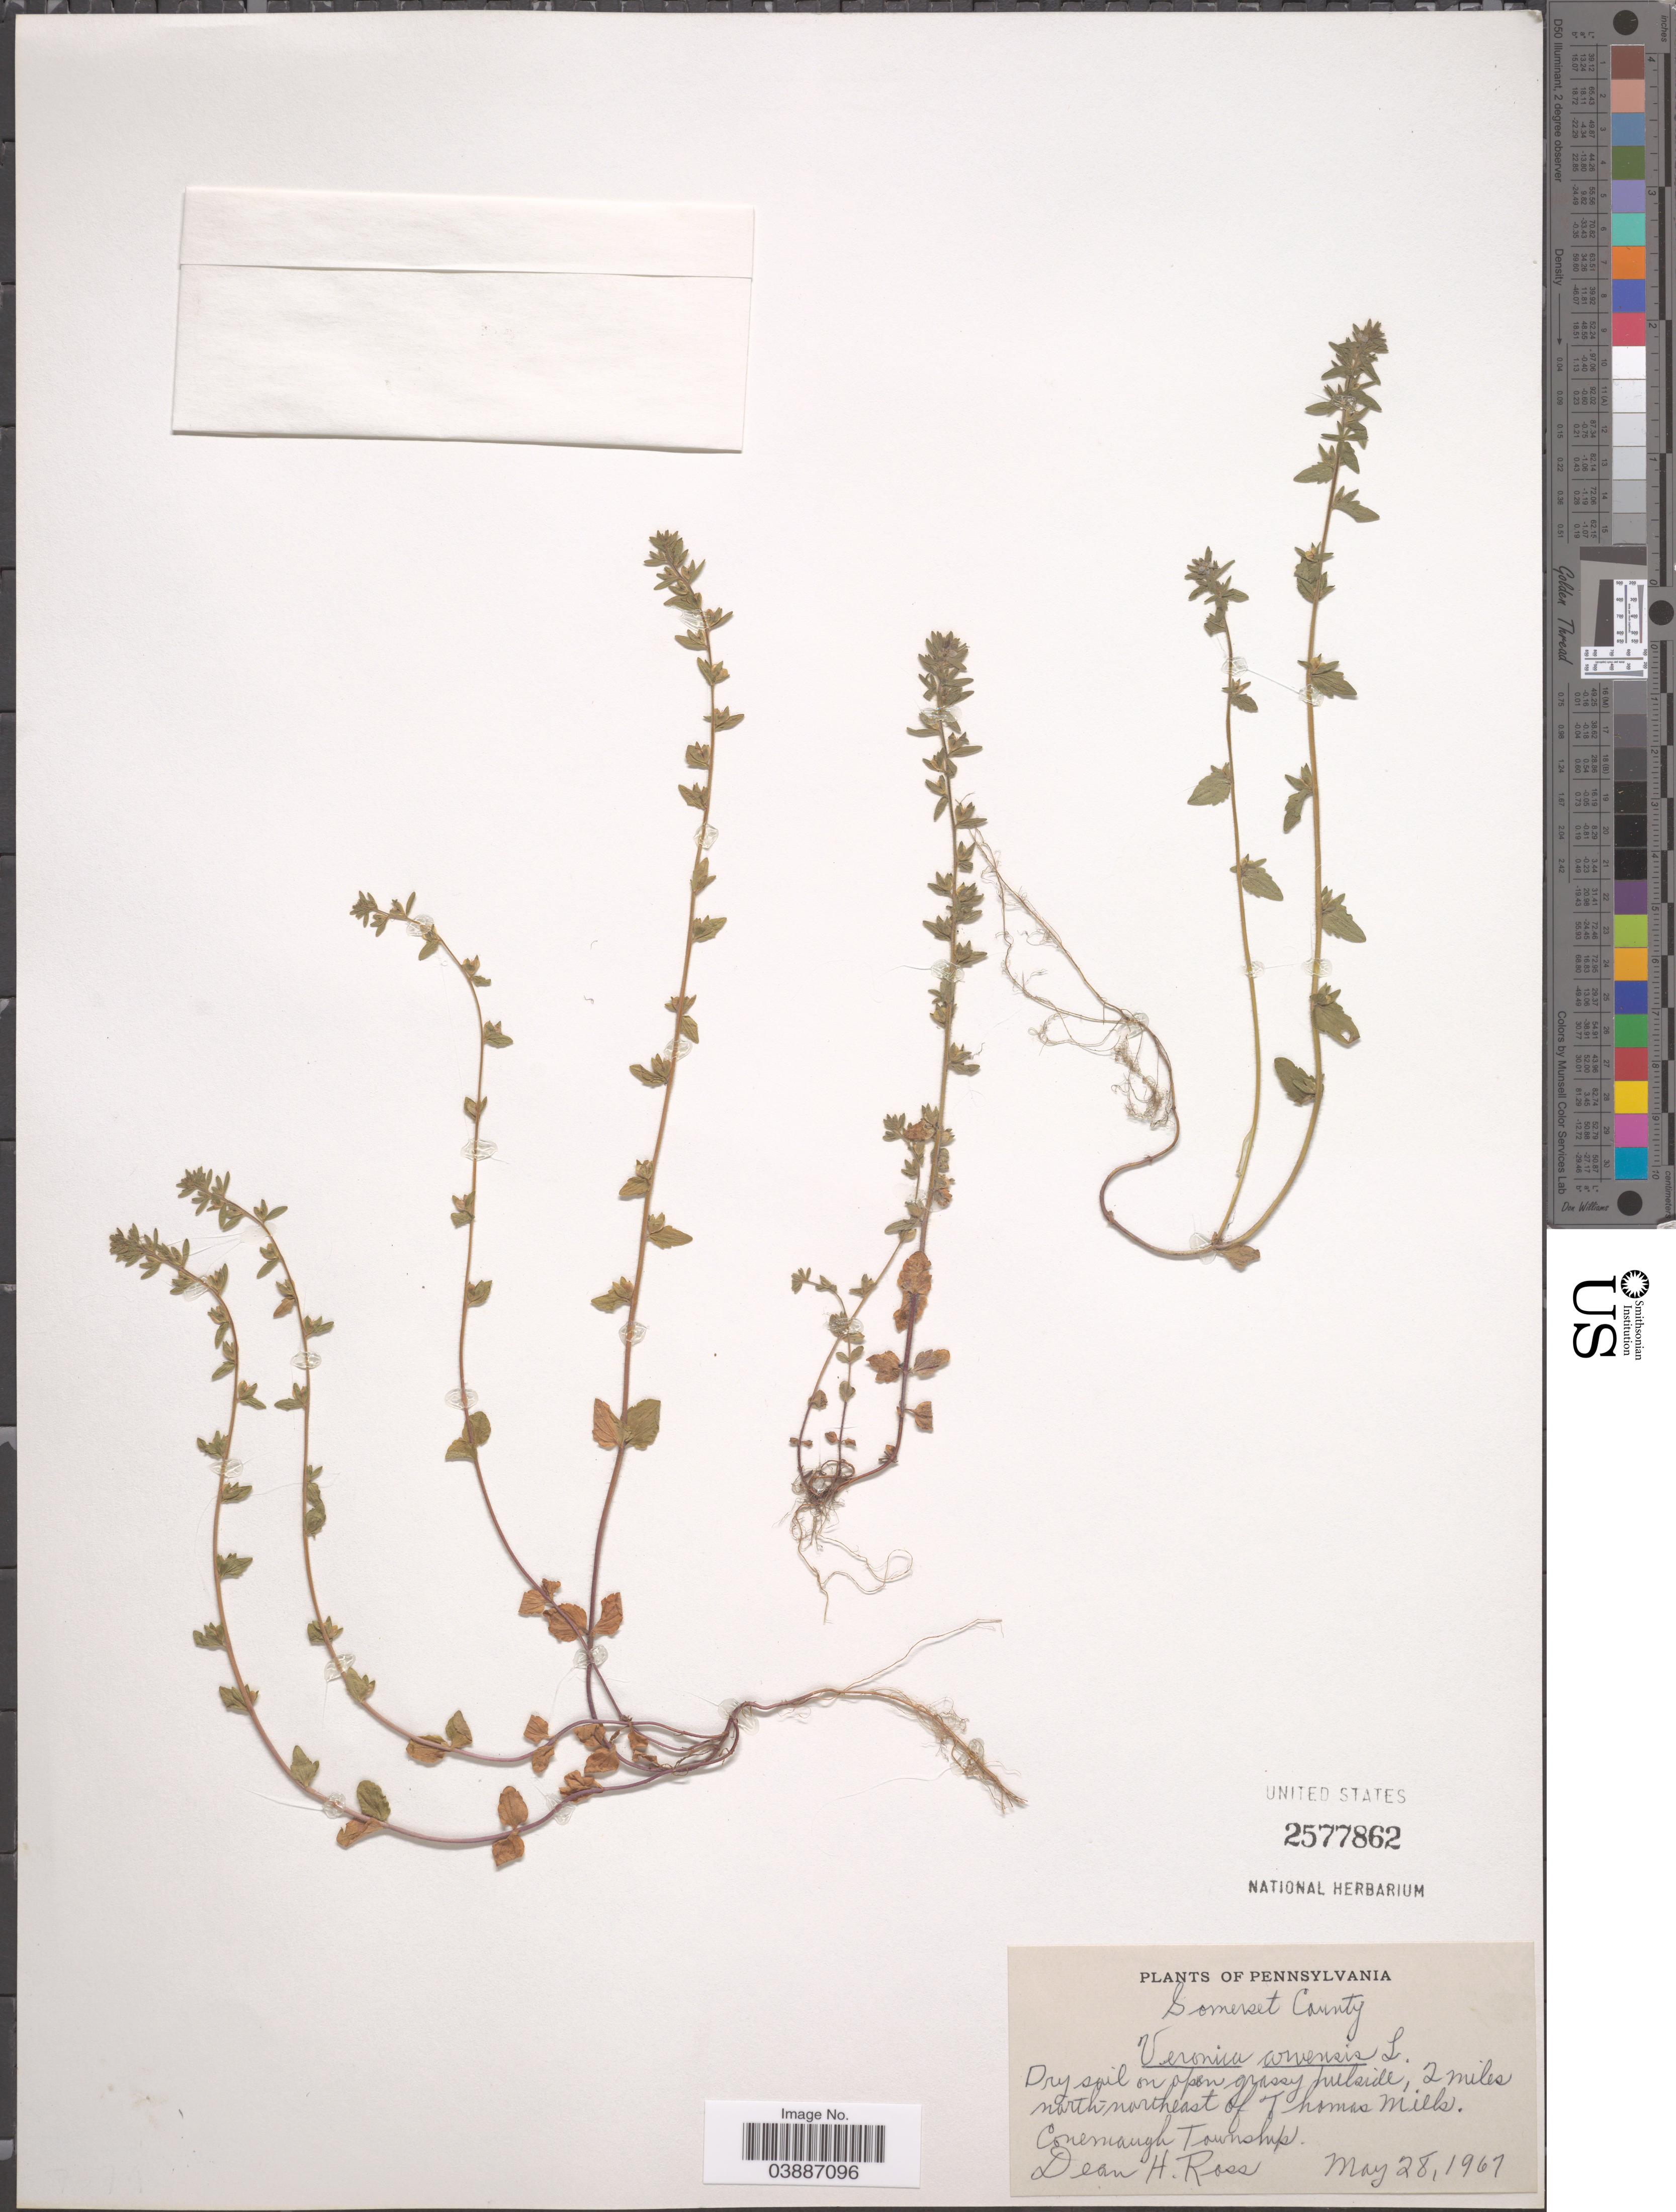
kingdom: Plantae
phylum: Tracheophyta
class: Magnoliopsida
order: Lamiales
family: Plantaginaceae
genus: Veronica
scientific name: Veronica arvensis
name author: L.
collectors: D. Ross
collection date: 1967-05-28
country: United States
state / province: Pennsylvania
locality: Somerset County. On open grassy hillside, 2 miles north-northeast of Thomas Mills. Conemaugh Township.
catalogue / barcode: US 2577862